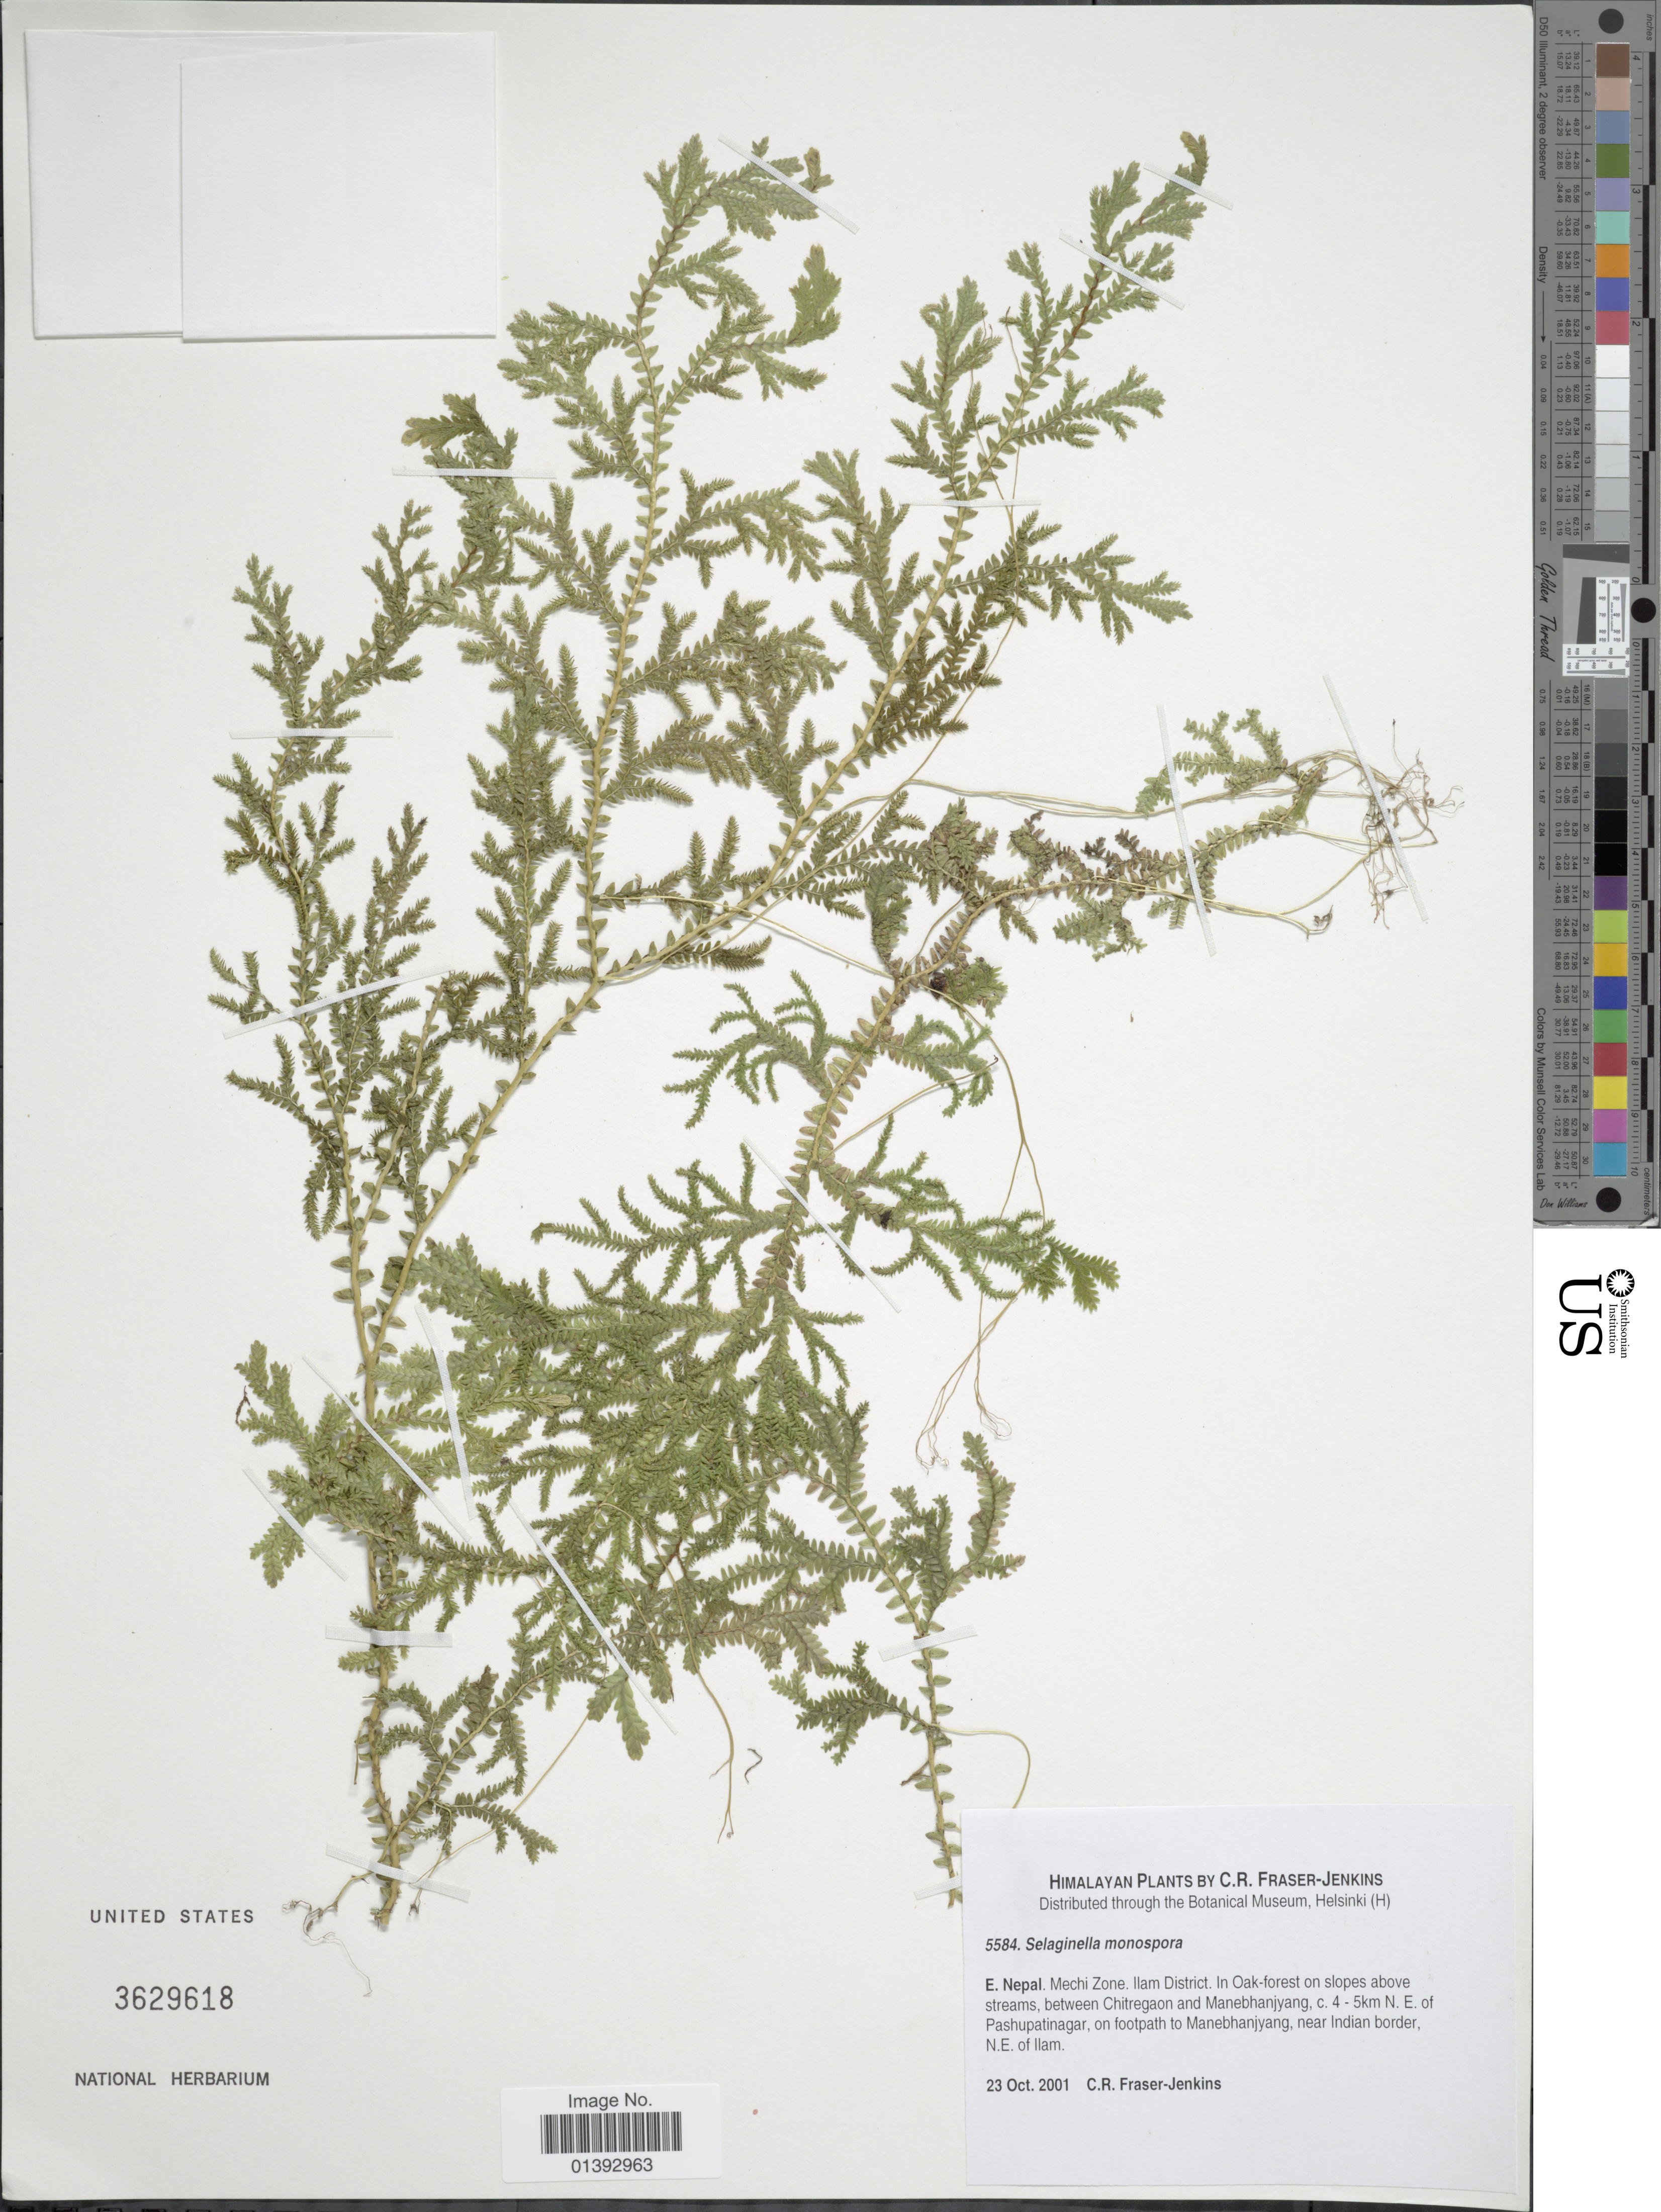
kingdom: Plantae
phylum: Tracheophyta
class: Lycopodiopsida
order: Selaginellales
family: Selaginellaceae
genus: Selaginella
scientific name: Selaginella monospora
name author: Spring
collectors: C. R. Fraser-Jenkins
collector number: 5584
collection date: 2001-10-23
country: Nepal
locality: E. Nepal Mechi Zone, Ilam District, in Oak-forest on slopes above streams, between Chitregaon and Manebhanjyang, c. 4-5km N.E of Pashupatinagar, on footpath to Manebhanjyang near indian border, N.E. of Ilam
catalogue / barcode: US 3629618